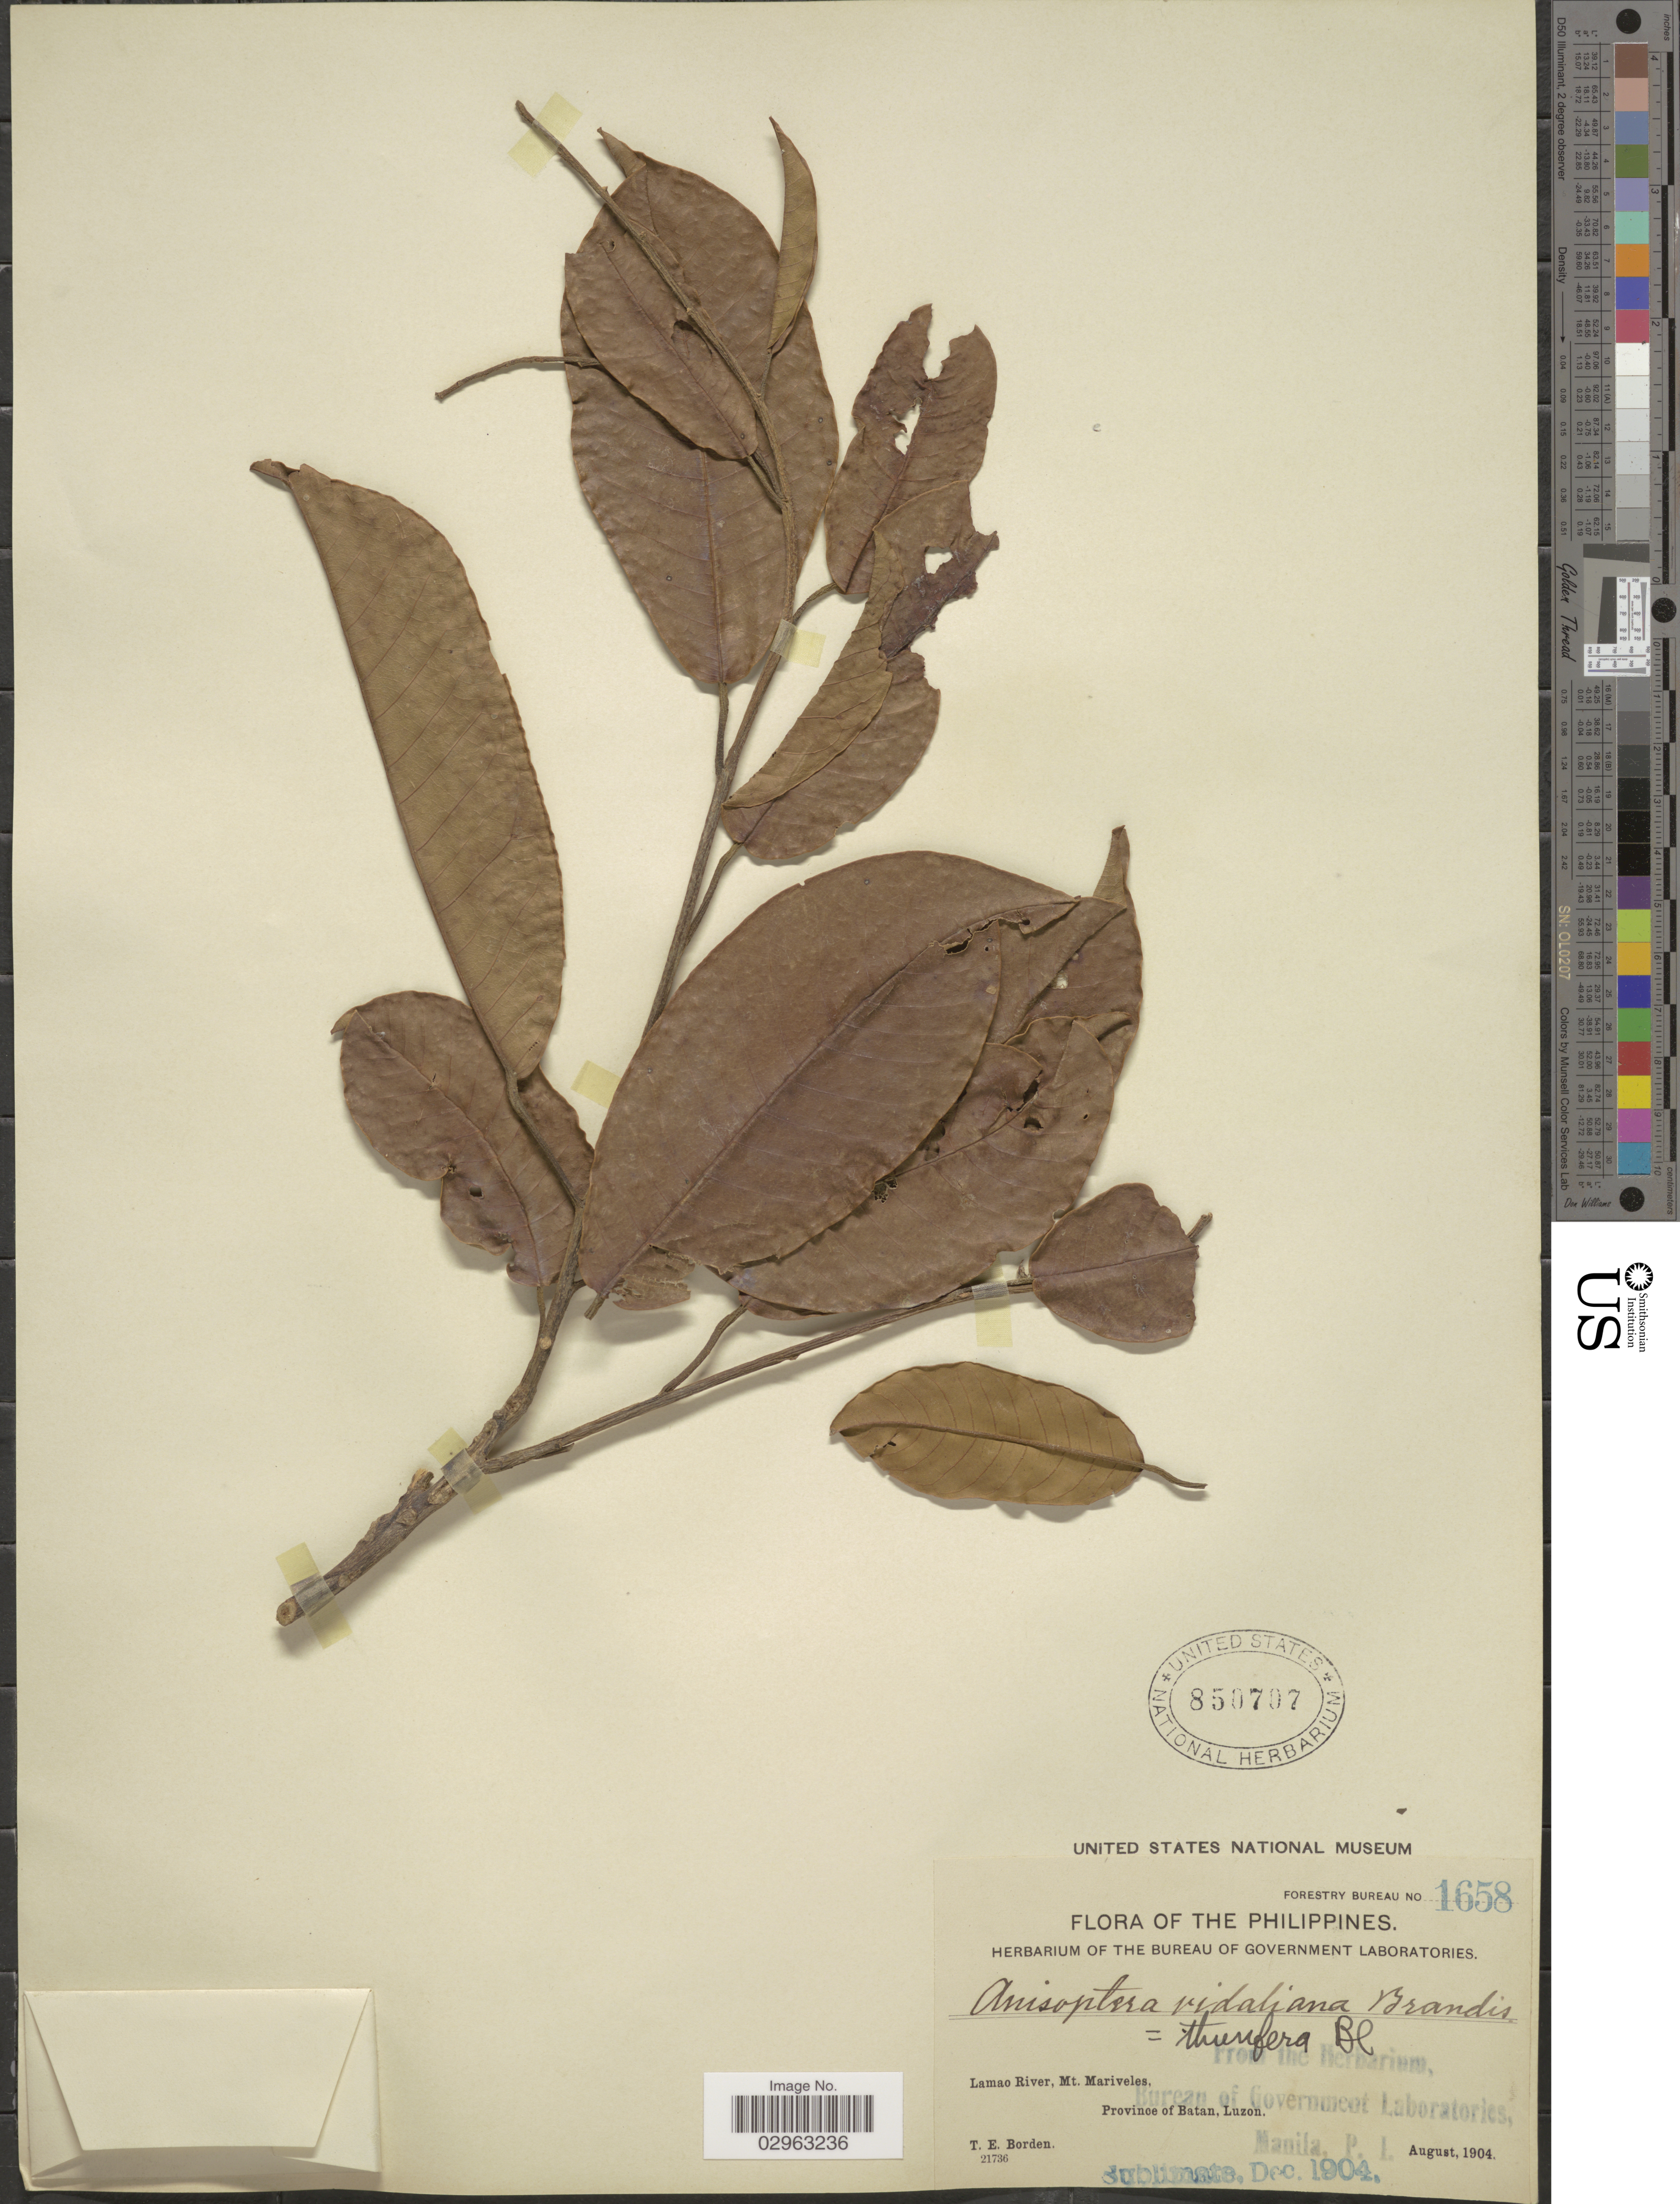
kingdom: Plantae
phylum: Tracheophyta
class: Magnoliopsida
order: Malvales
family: Dipterocarpaceae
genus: Anisoptera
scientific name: Anisoptera thurifera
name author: (Blanco) Blume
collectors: T. E. Borden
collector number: Forestry Bureau 1658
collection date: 1904-08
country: Philippines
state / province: Cagayan Valley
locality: Lamao River, Mt. Mariveles, Province of Batan, Luzon.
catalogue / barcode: US 850707